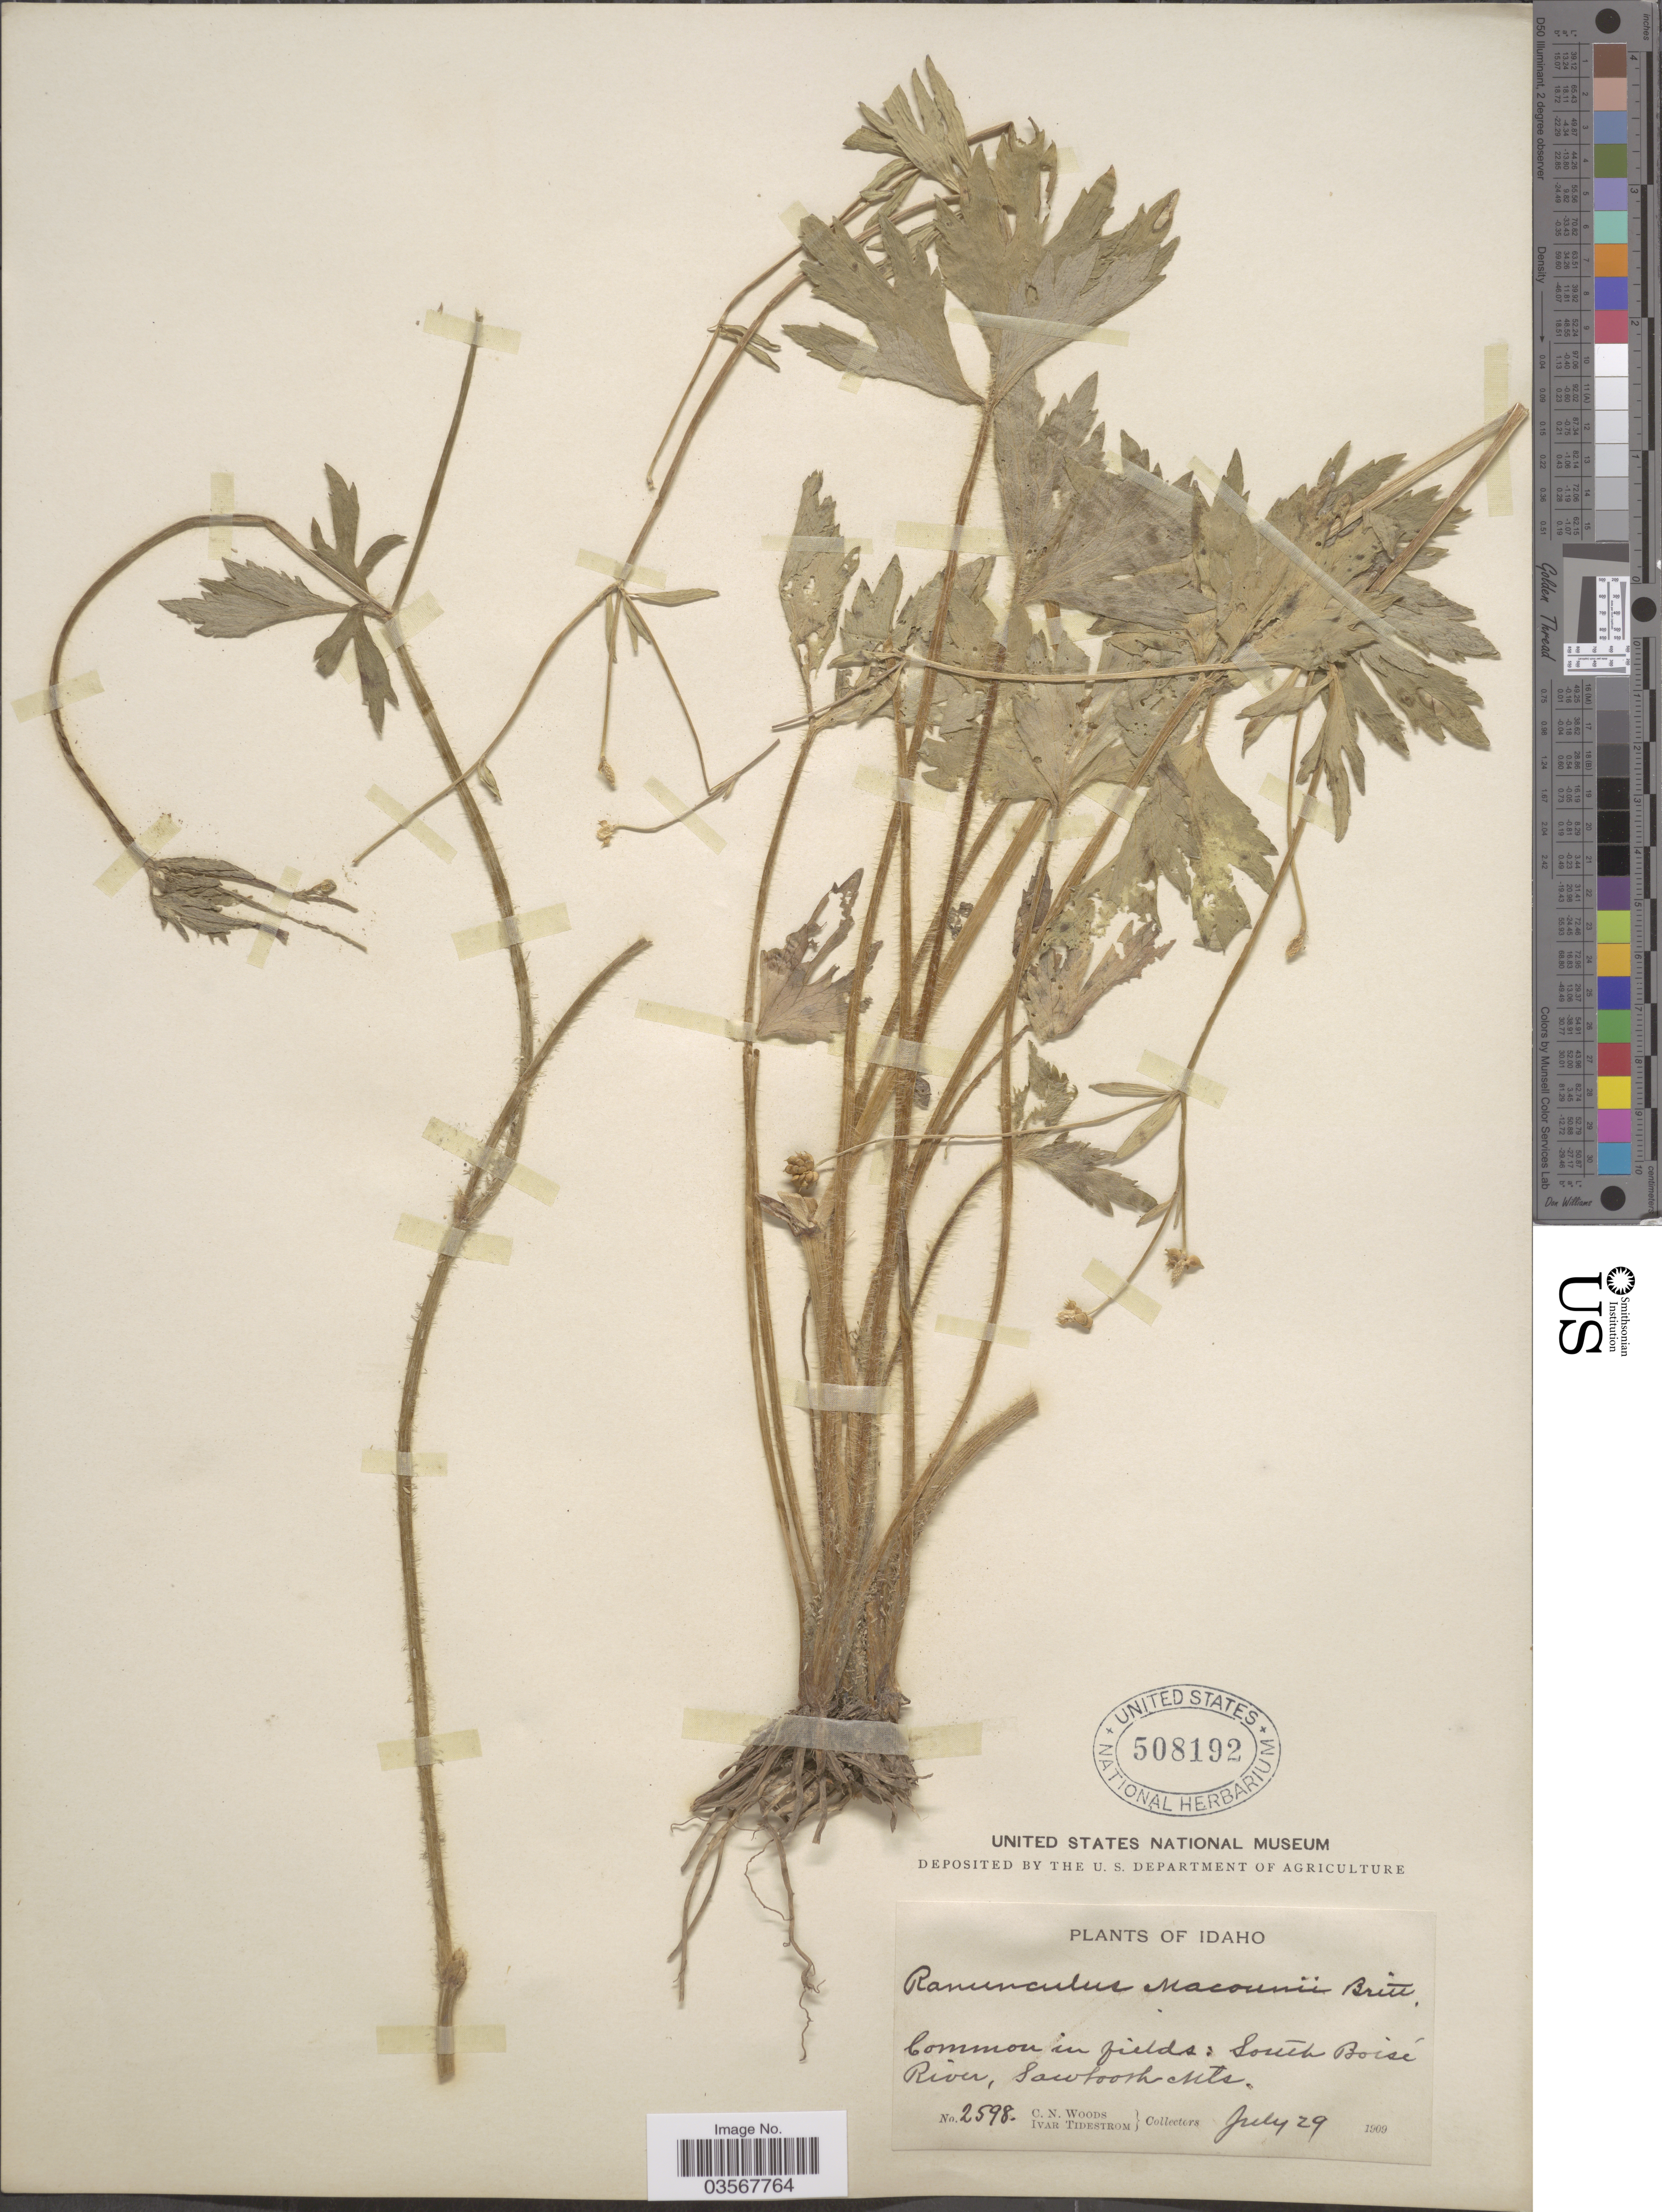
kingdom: Plantae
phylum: Tracheophyta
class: Magnoliopsida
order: Ranunculales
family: Ranunculaceae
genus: Ranunculus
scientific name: Ranunculus macounii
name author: Britton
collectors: C. Woods & I. F. Tidestrom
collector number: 2598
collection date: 1909-07-29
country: United States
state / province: Idaho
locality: South Boisé River, Sawtooth Mts.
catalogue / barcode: US 508192